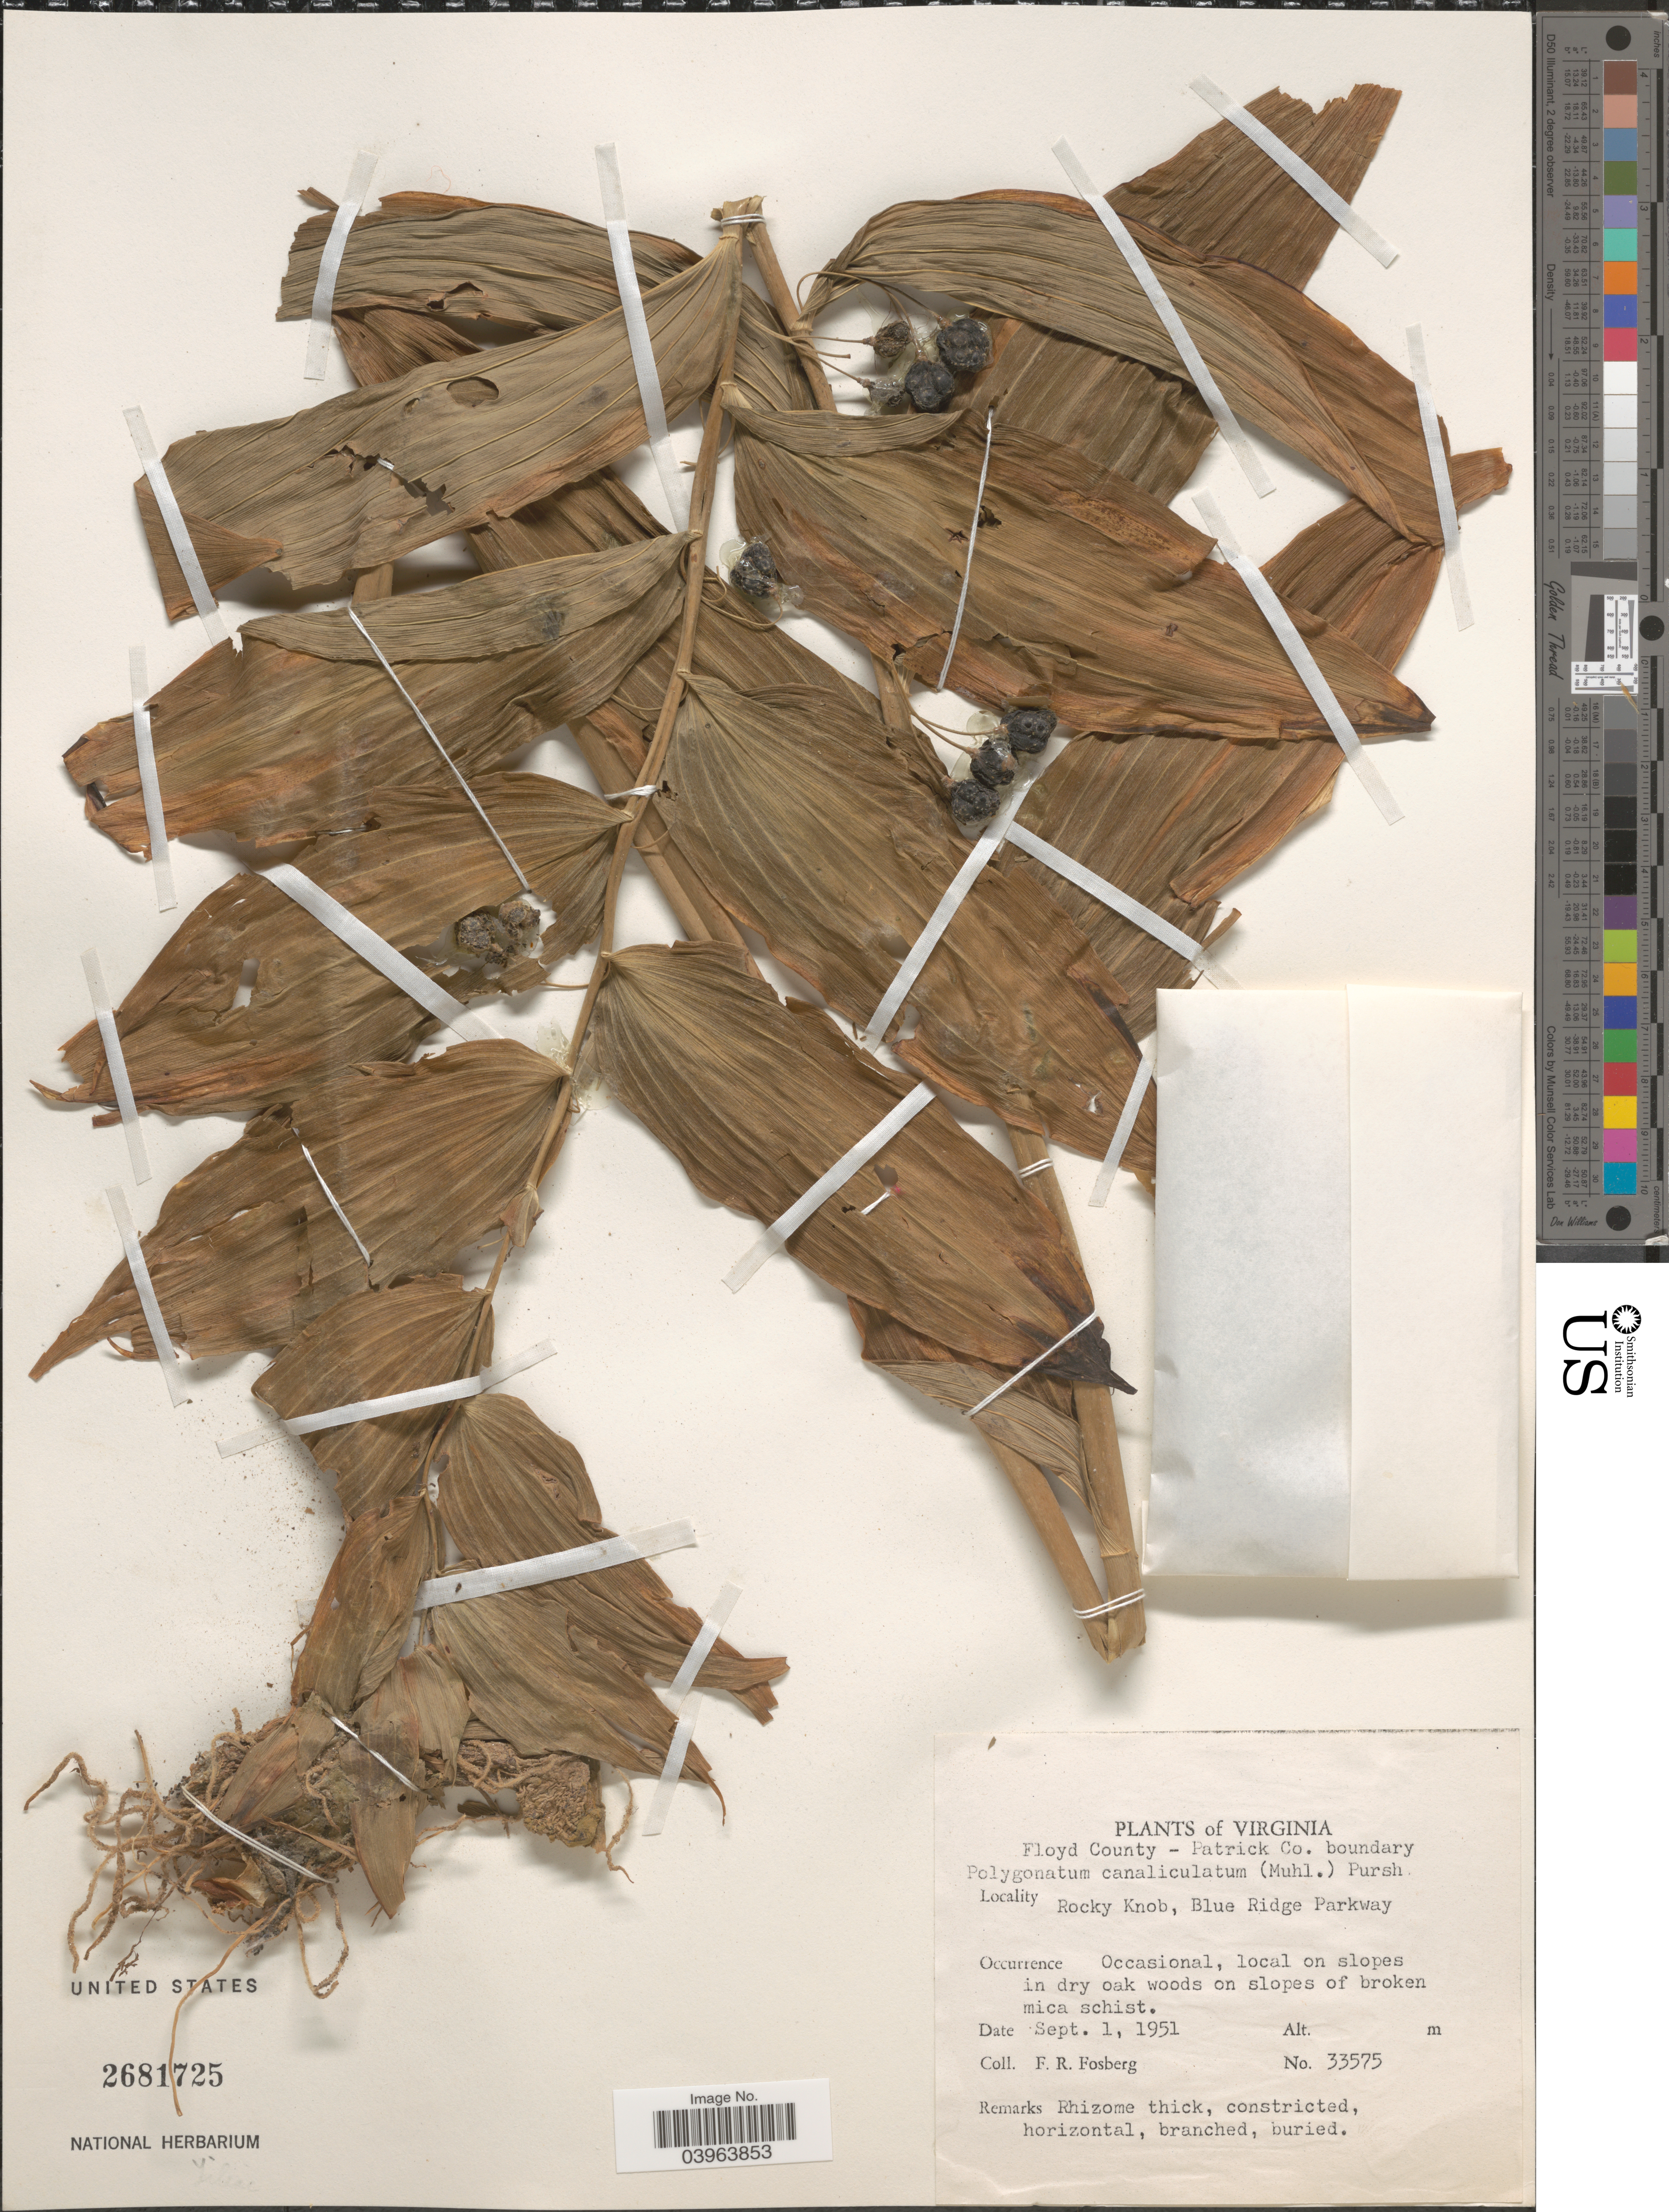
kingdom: Plantae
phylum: Tracheophyta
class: Liliopsida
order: Asparagales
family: Asparagaceae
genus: Polygonatum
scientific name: Polygonatum commutatum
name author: (Schult. f.) A. Dietr.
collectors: F. R. Fosberg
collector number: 33575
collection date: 1951-09-01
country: United States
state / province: Virginia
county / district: Floyd / Patrick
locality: Floyd County - Patrick Co. boundary. Rocky Knob, Blue Ridge Parkway.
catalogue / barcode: US 2681725